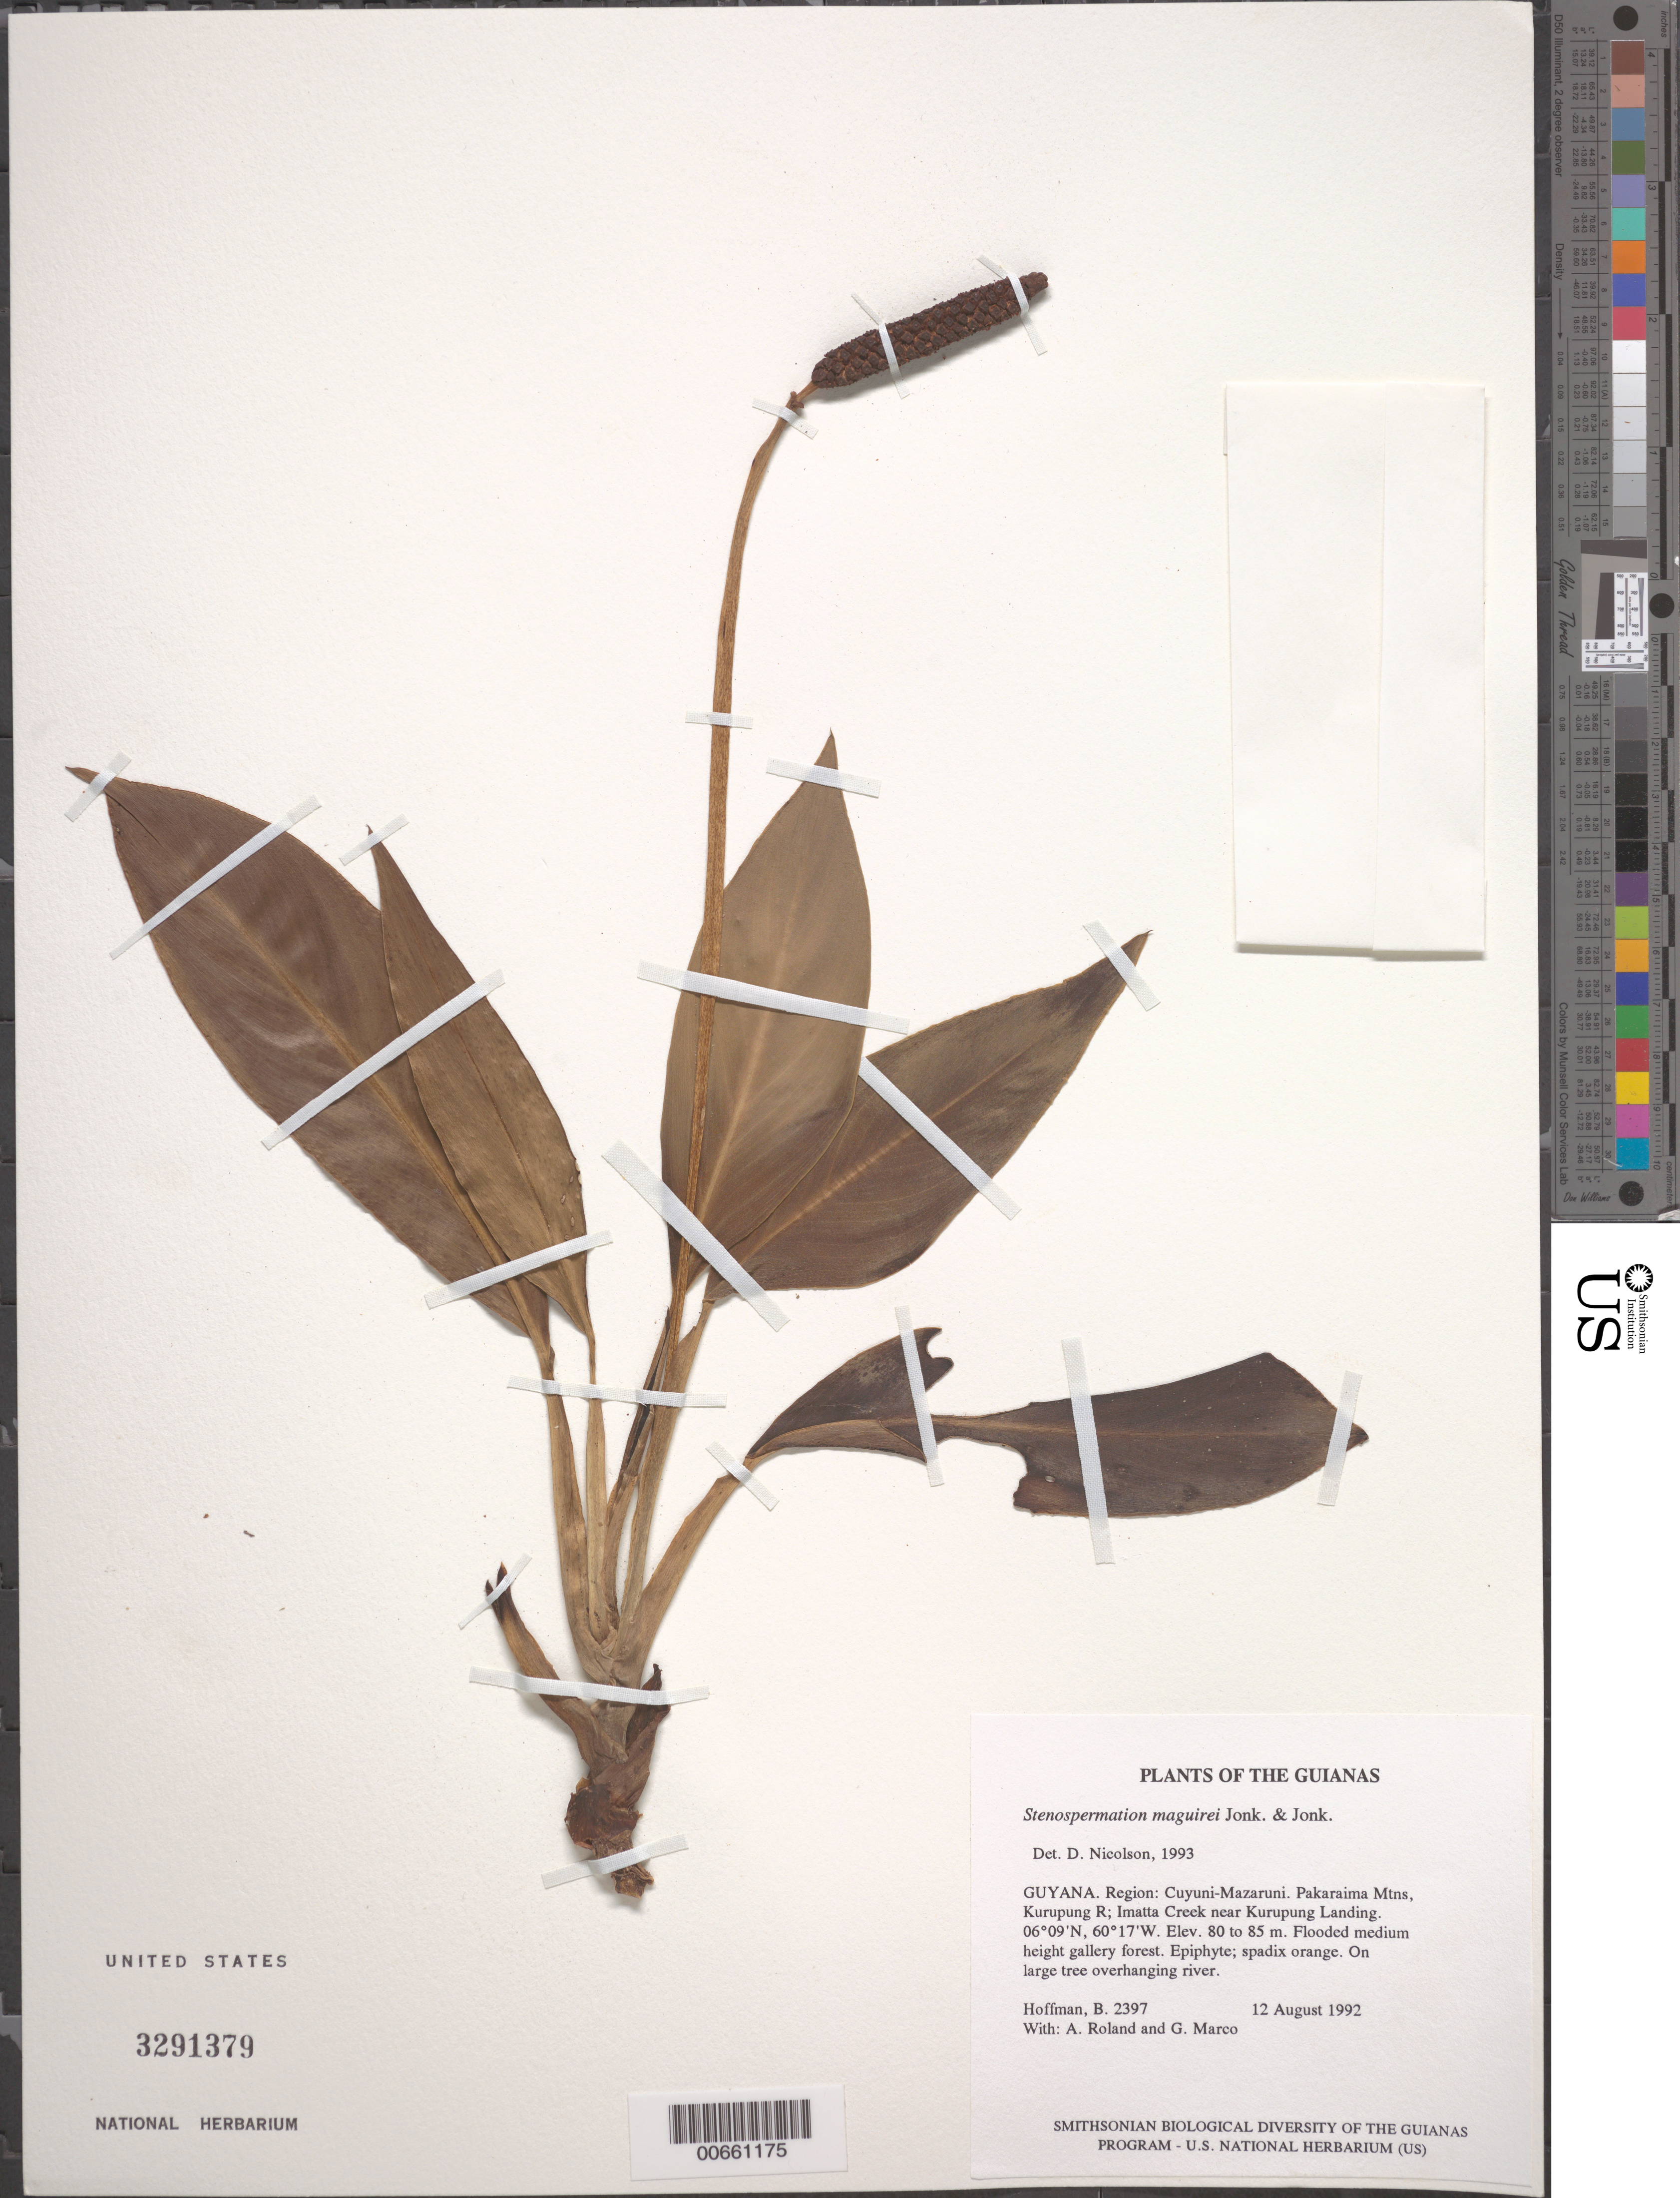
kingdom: Plantae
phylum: Tracheophyta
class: Liliopsida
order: Alismatales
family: Araceae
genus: Stenospermation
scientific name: Stenospermation maguirei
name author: A.M.E. Jonker & Jonker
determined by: Nicolson, Dan H.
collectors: B. Hoffman, E. Roland & G. Marco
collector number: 2397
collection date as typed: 12 August 1992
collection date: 1992-08-12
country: Guyana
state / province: Cuyuni-Mazaruni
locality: Pakaraima Mountains, Kurupung River; Imatta Creek, near Kurupung Landing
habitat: Flooded medium height gallery forest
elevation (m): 80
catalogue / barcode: US 3291379